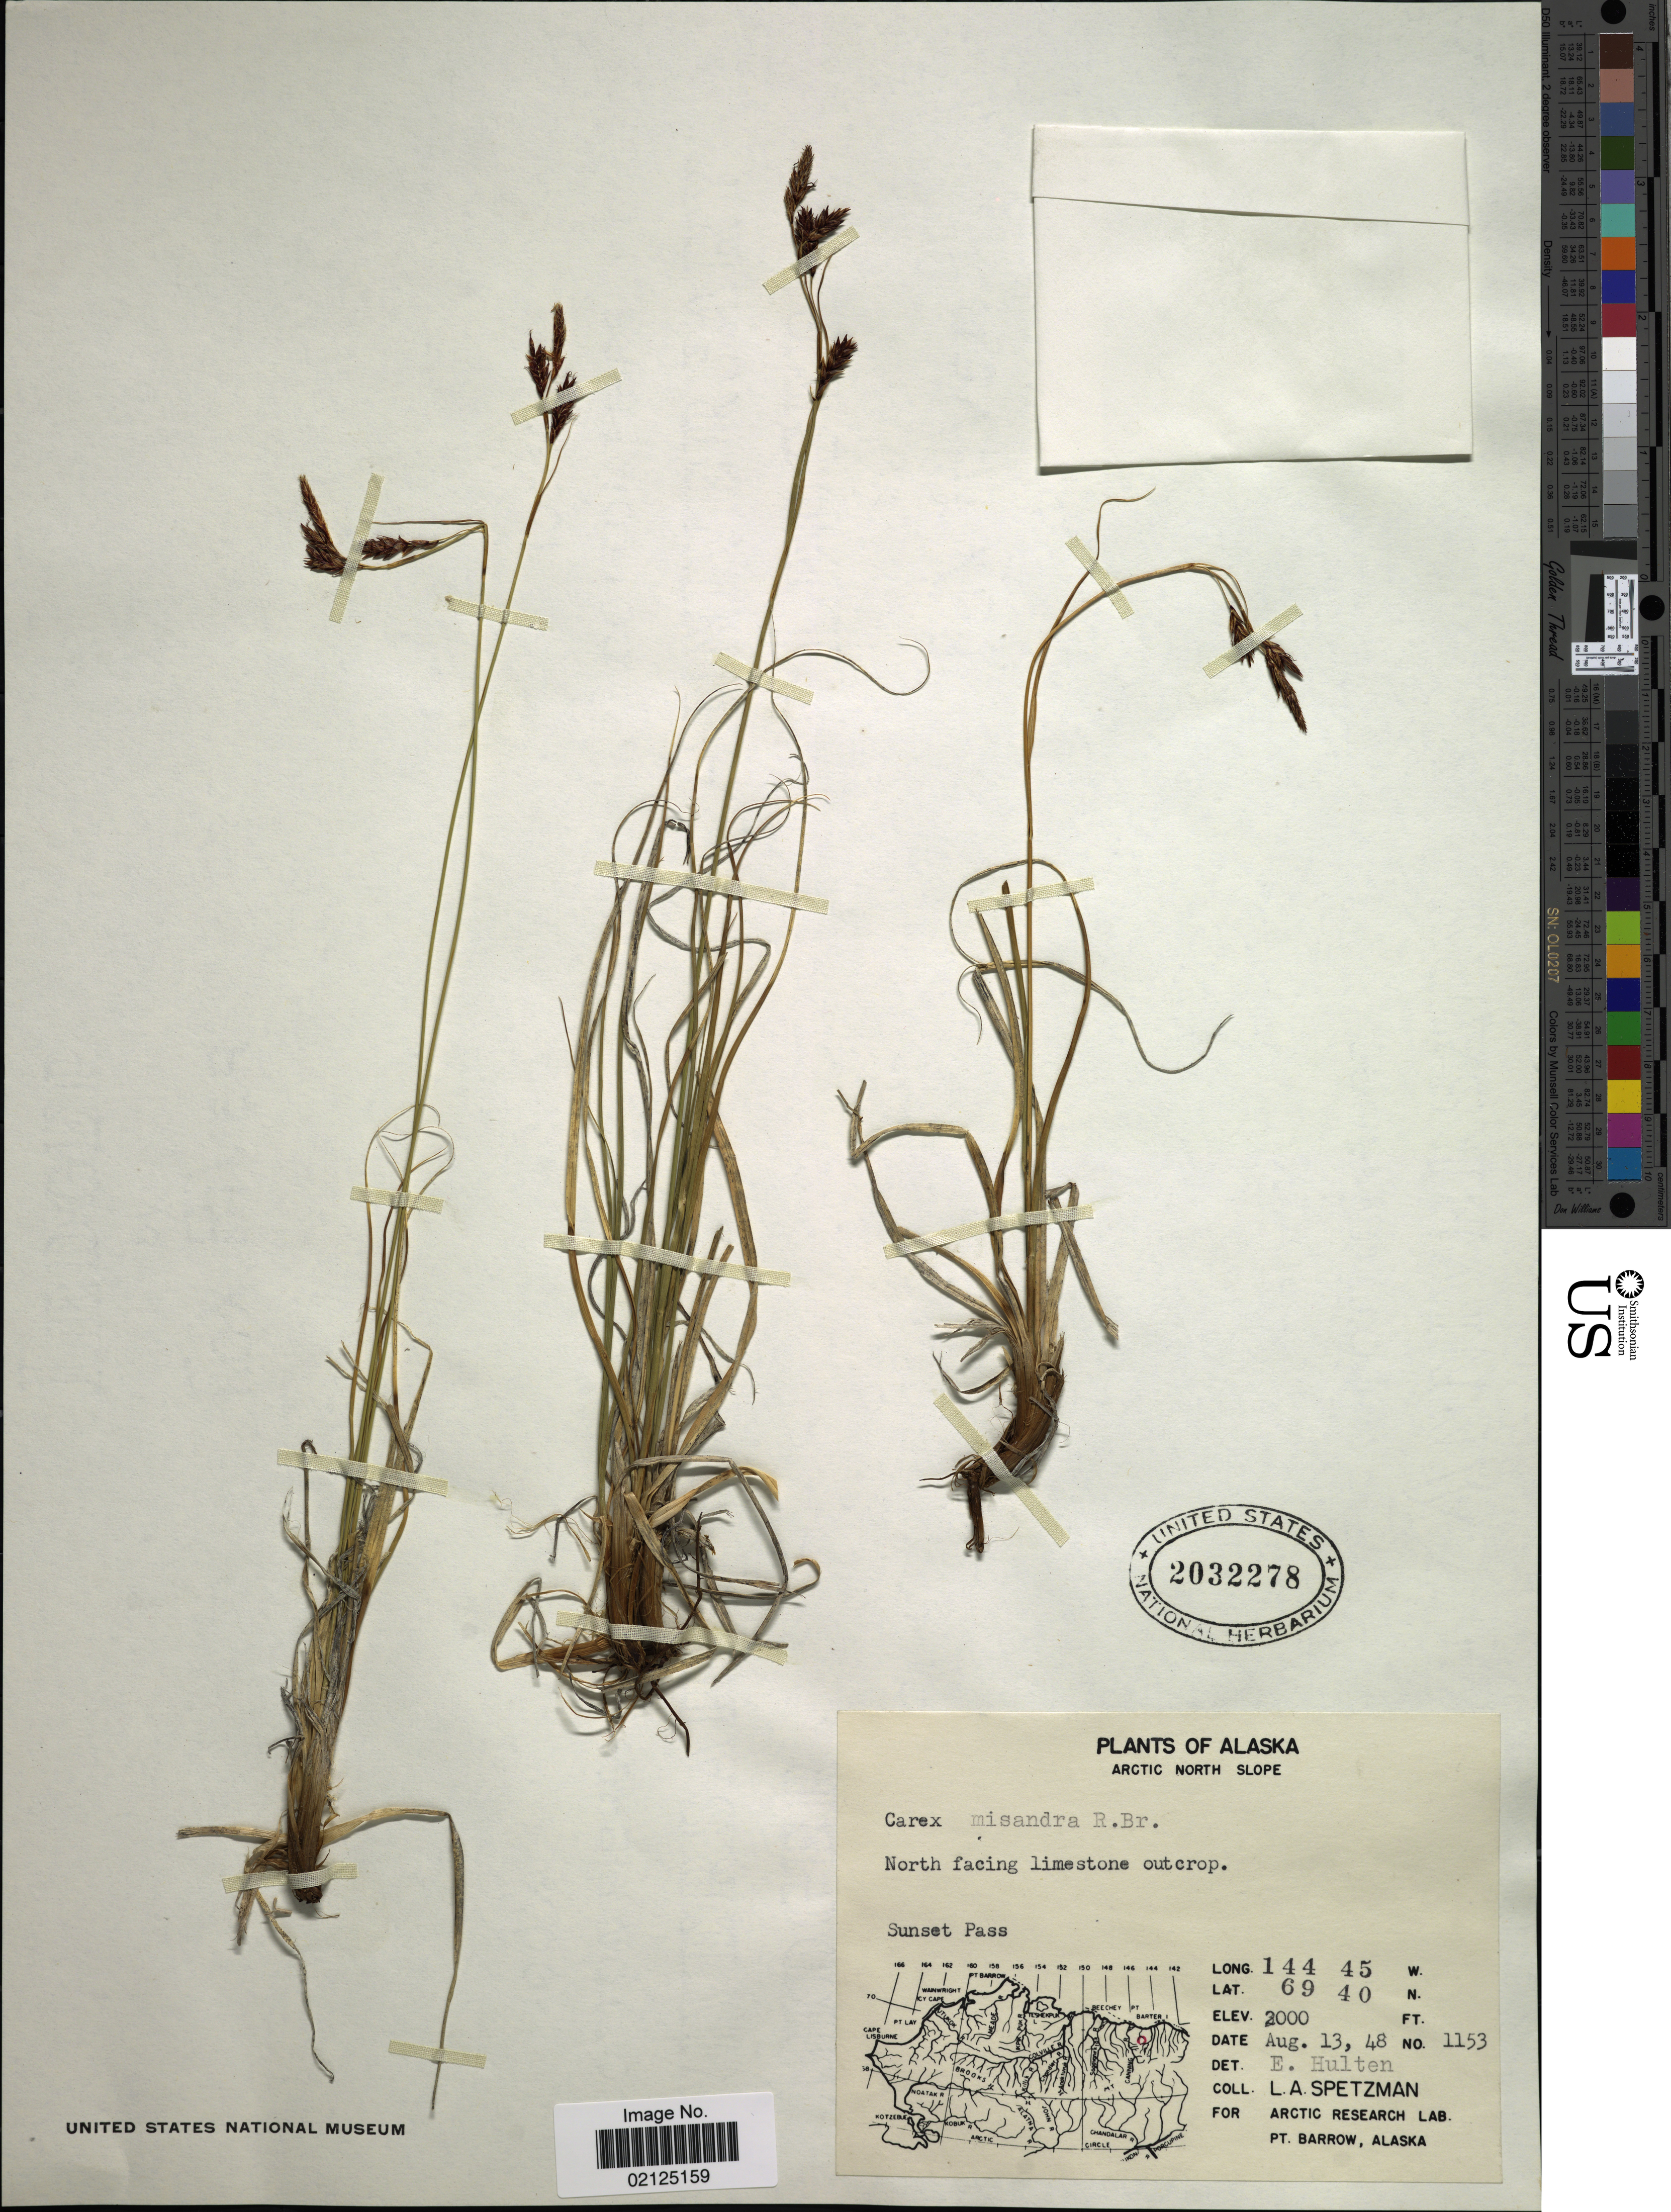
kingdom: Plantae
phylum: Tracheophyta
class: Liliopsida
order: Poales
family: Cyperaceae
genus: Carex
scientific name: Carex fuliginosa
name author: Schkuhr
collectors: L. Spetzman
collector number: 1153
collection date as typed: Transcribed d/m/y: 13/8/48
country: United States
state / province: Alaska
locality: Arctic North Slope, North facing limestone outcrop, Sunset Pass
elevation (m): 610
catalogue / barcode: US 2032278